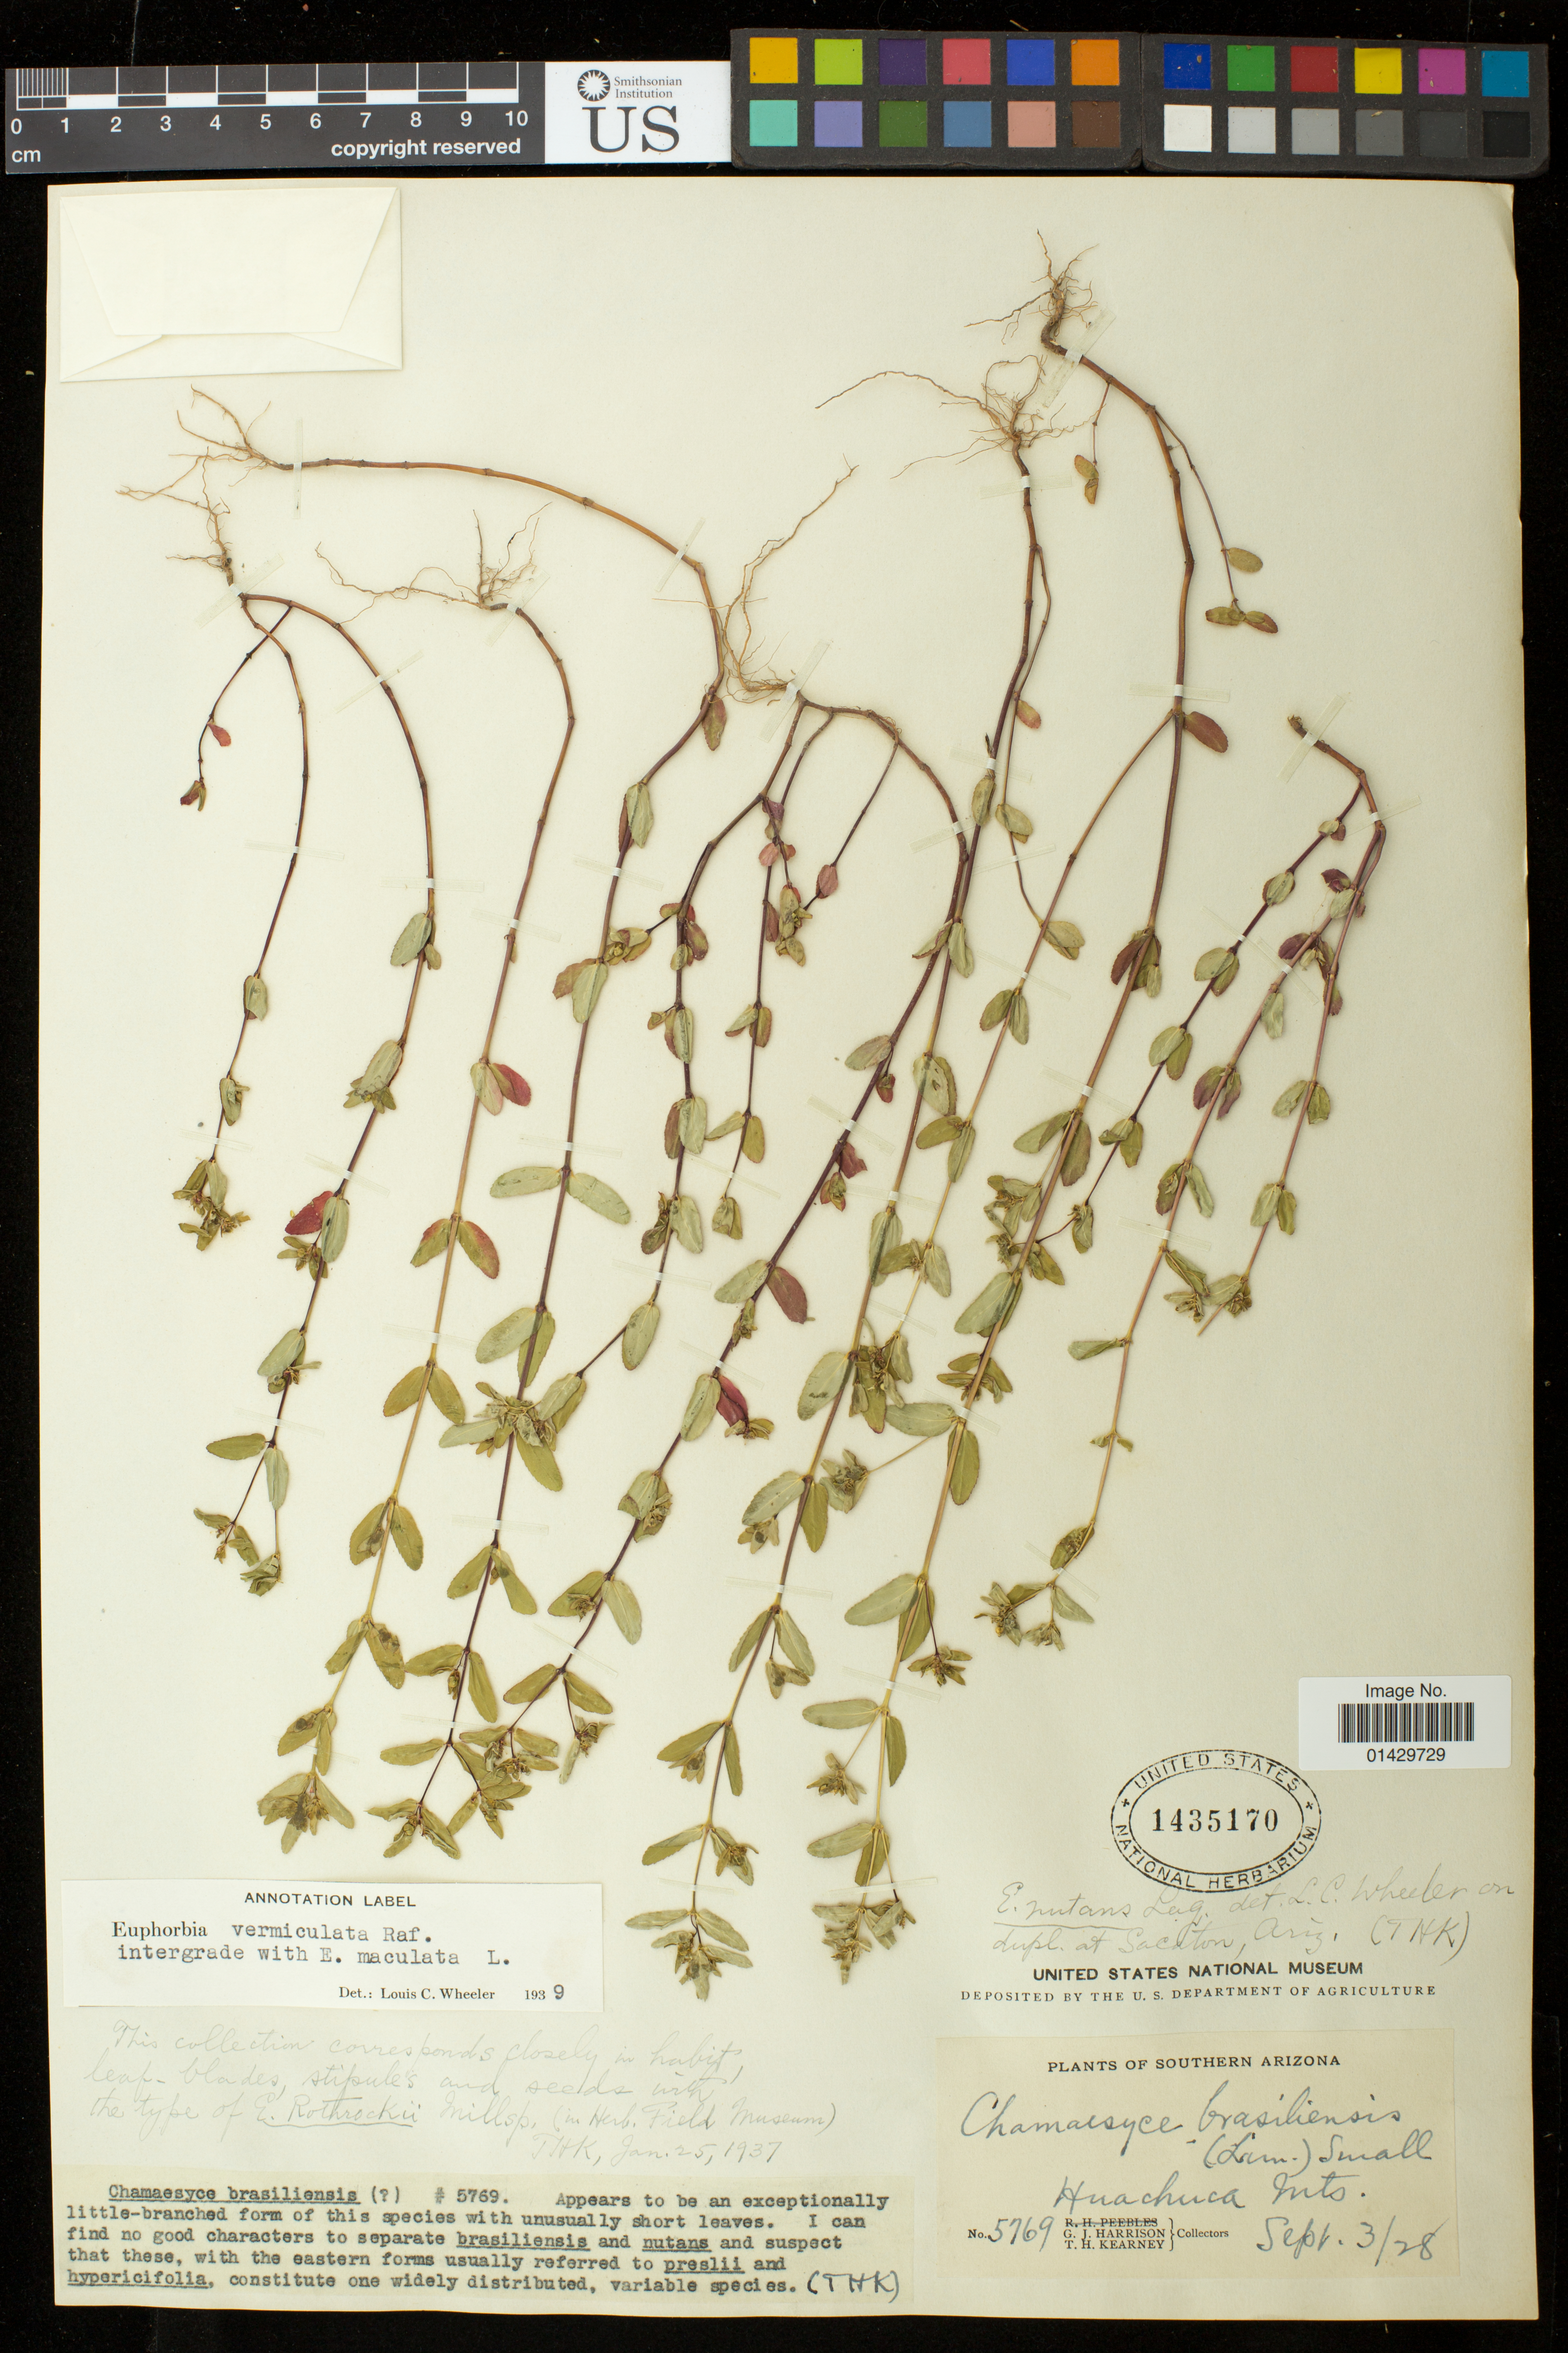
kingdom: Plantae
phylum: Tracheophyta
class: Magnoliopsida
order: Malpighiales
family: Euphorbiaceae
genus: Euphorbia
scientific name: Euphorbia vermiculata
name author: Raf.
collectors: G. J. Harrison & T. H. Kearney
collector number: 5769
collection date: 1928-09-03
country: United States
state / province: Arizona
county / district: Cochise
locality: Huachuca Mts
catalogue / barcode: US 1435170